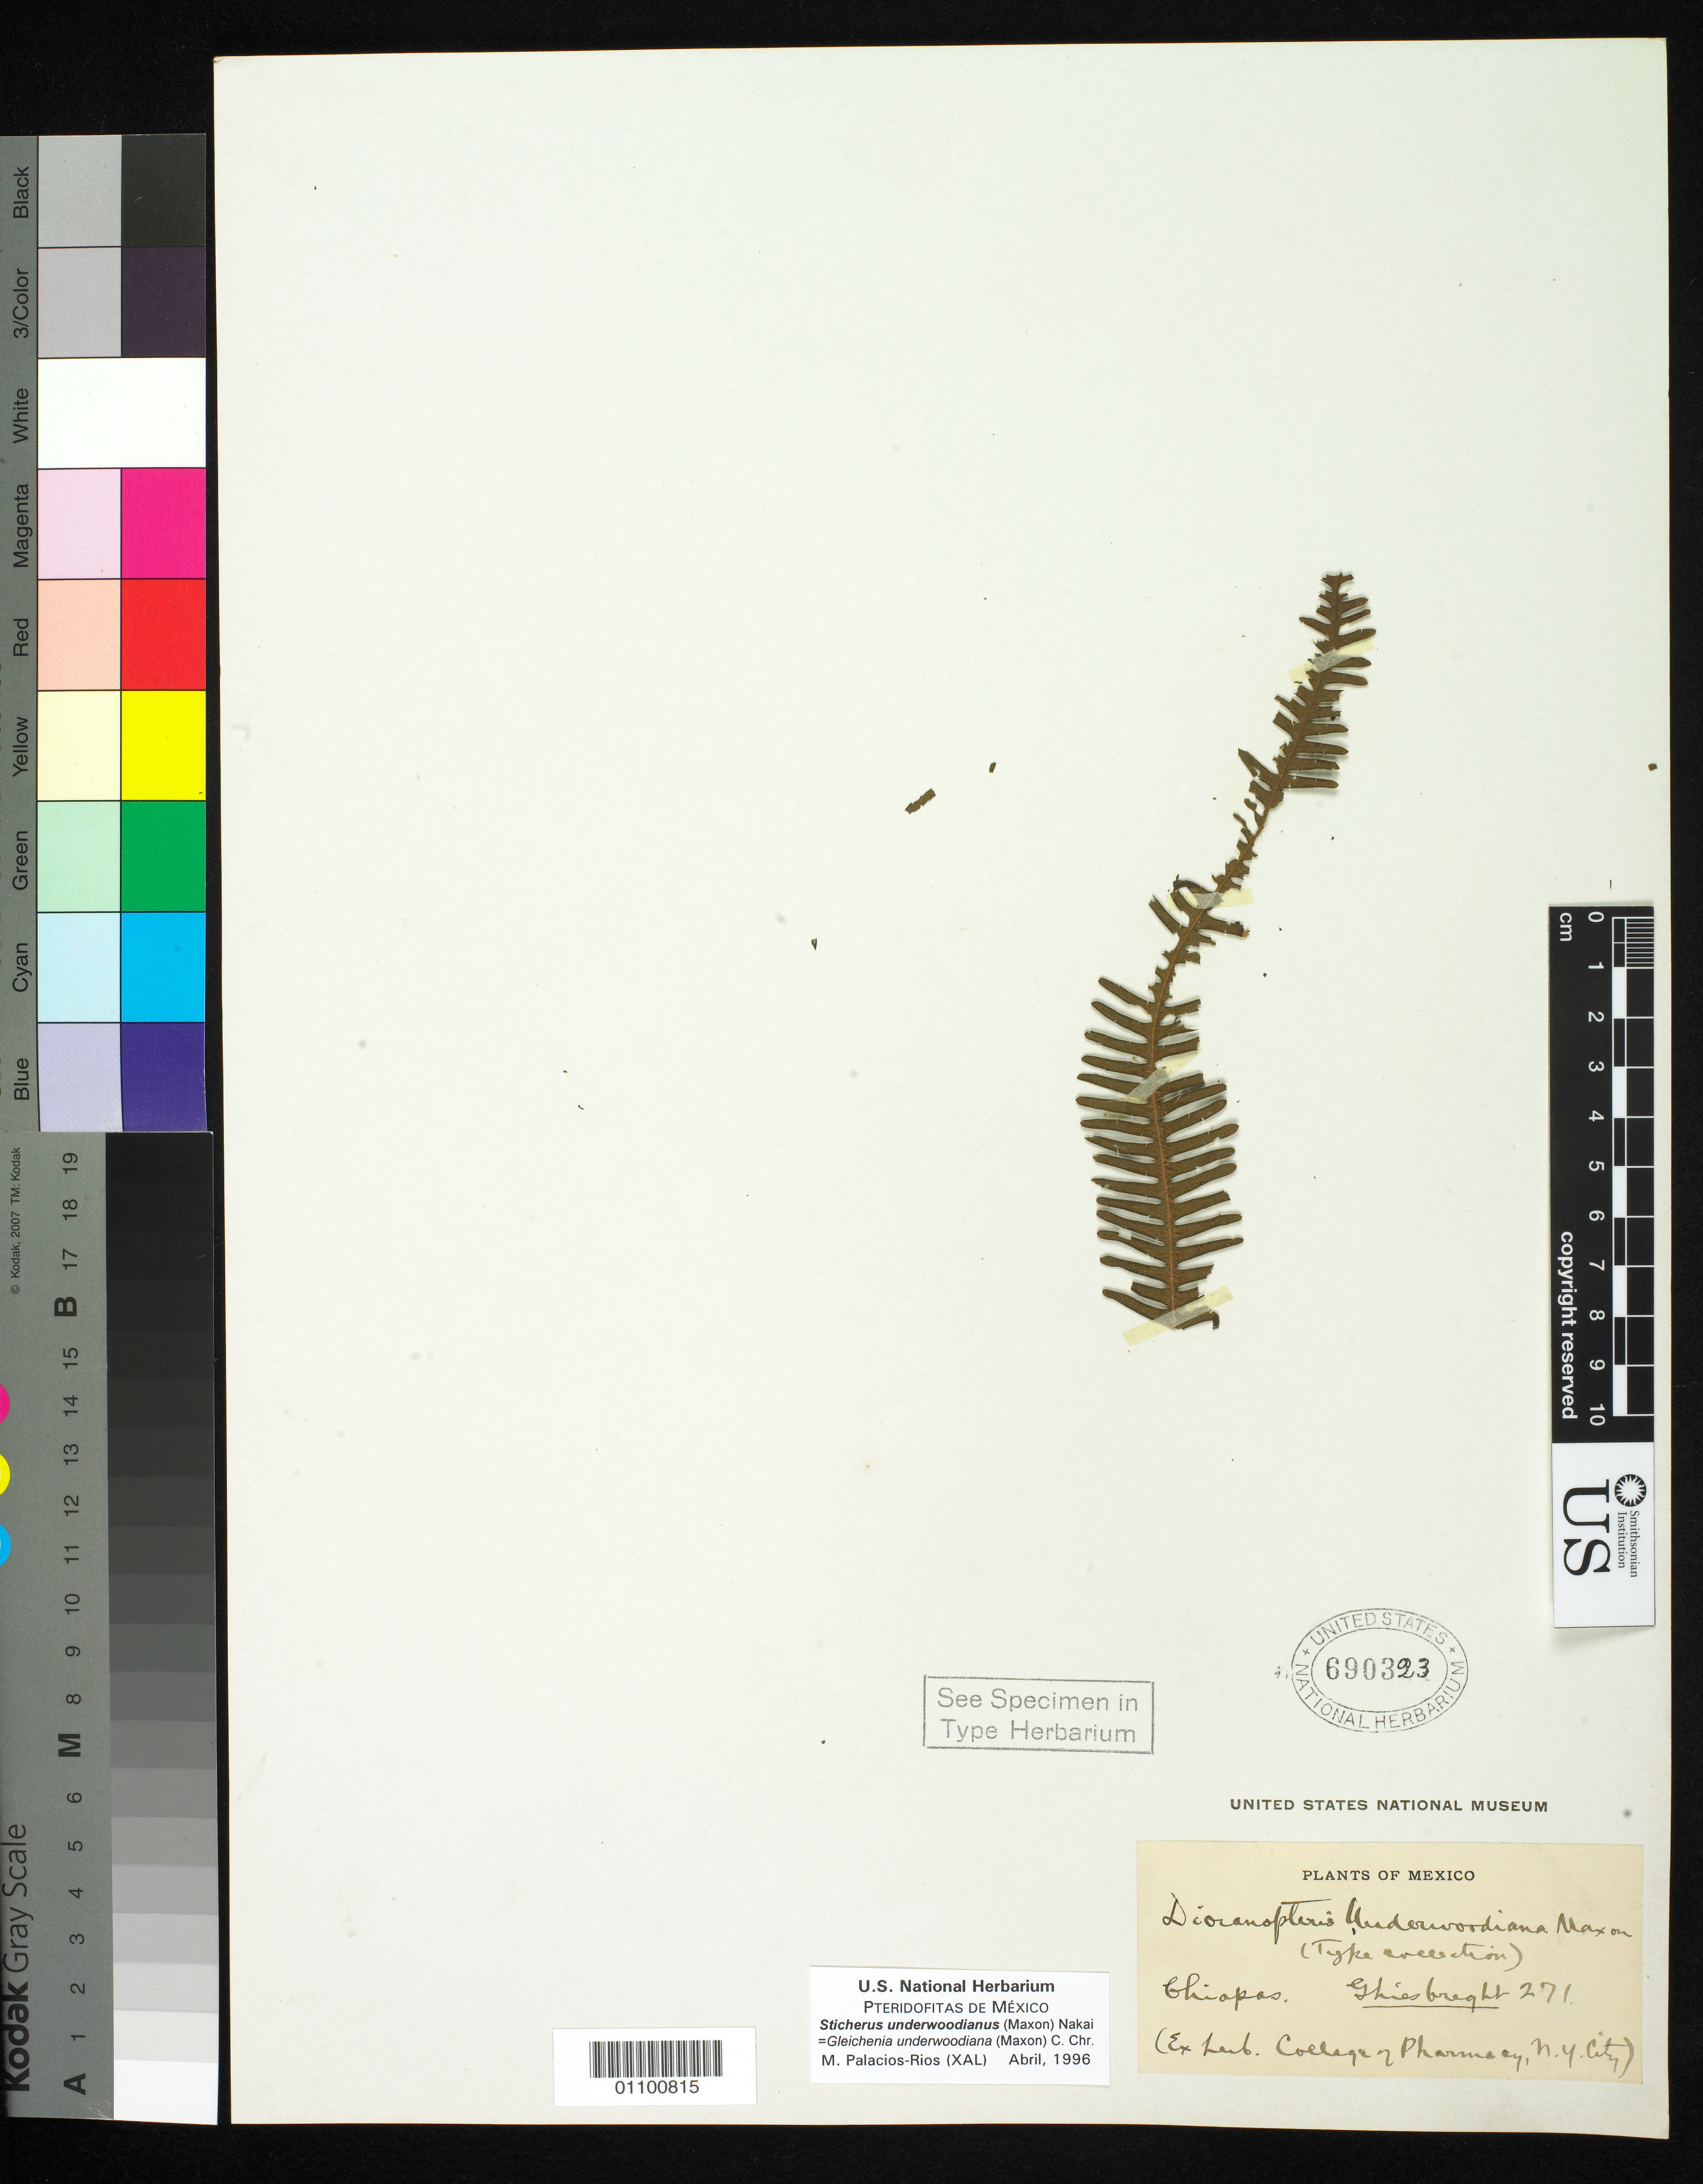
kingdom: Plantae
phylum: Tracheophyta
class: Polypodiopsida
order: Gleicheniales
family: Gleicheniaceae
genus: Dicranopteris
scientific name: Dicranopteris underwoodiana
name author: Maxon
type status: Isotype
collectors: A. Ghiesbreght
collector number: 271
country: Mexico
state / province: Chiapas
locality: Temperate region of Chiapas.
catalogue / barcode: US 690323